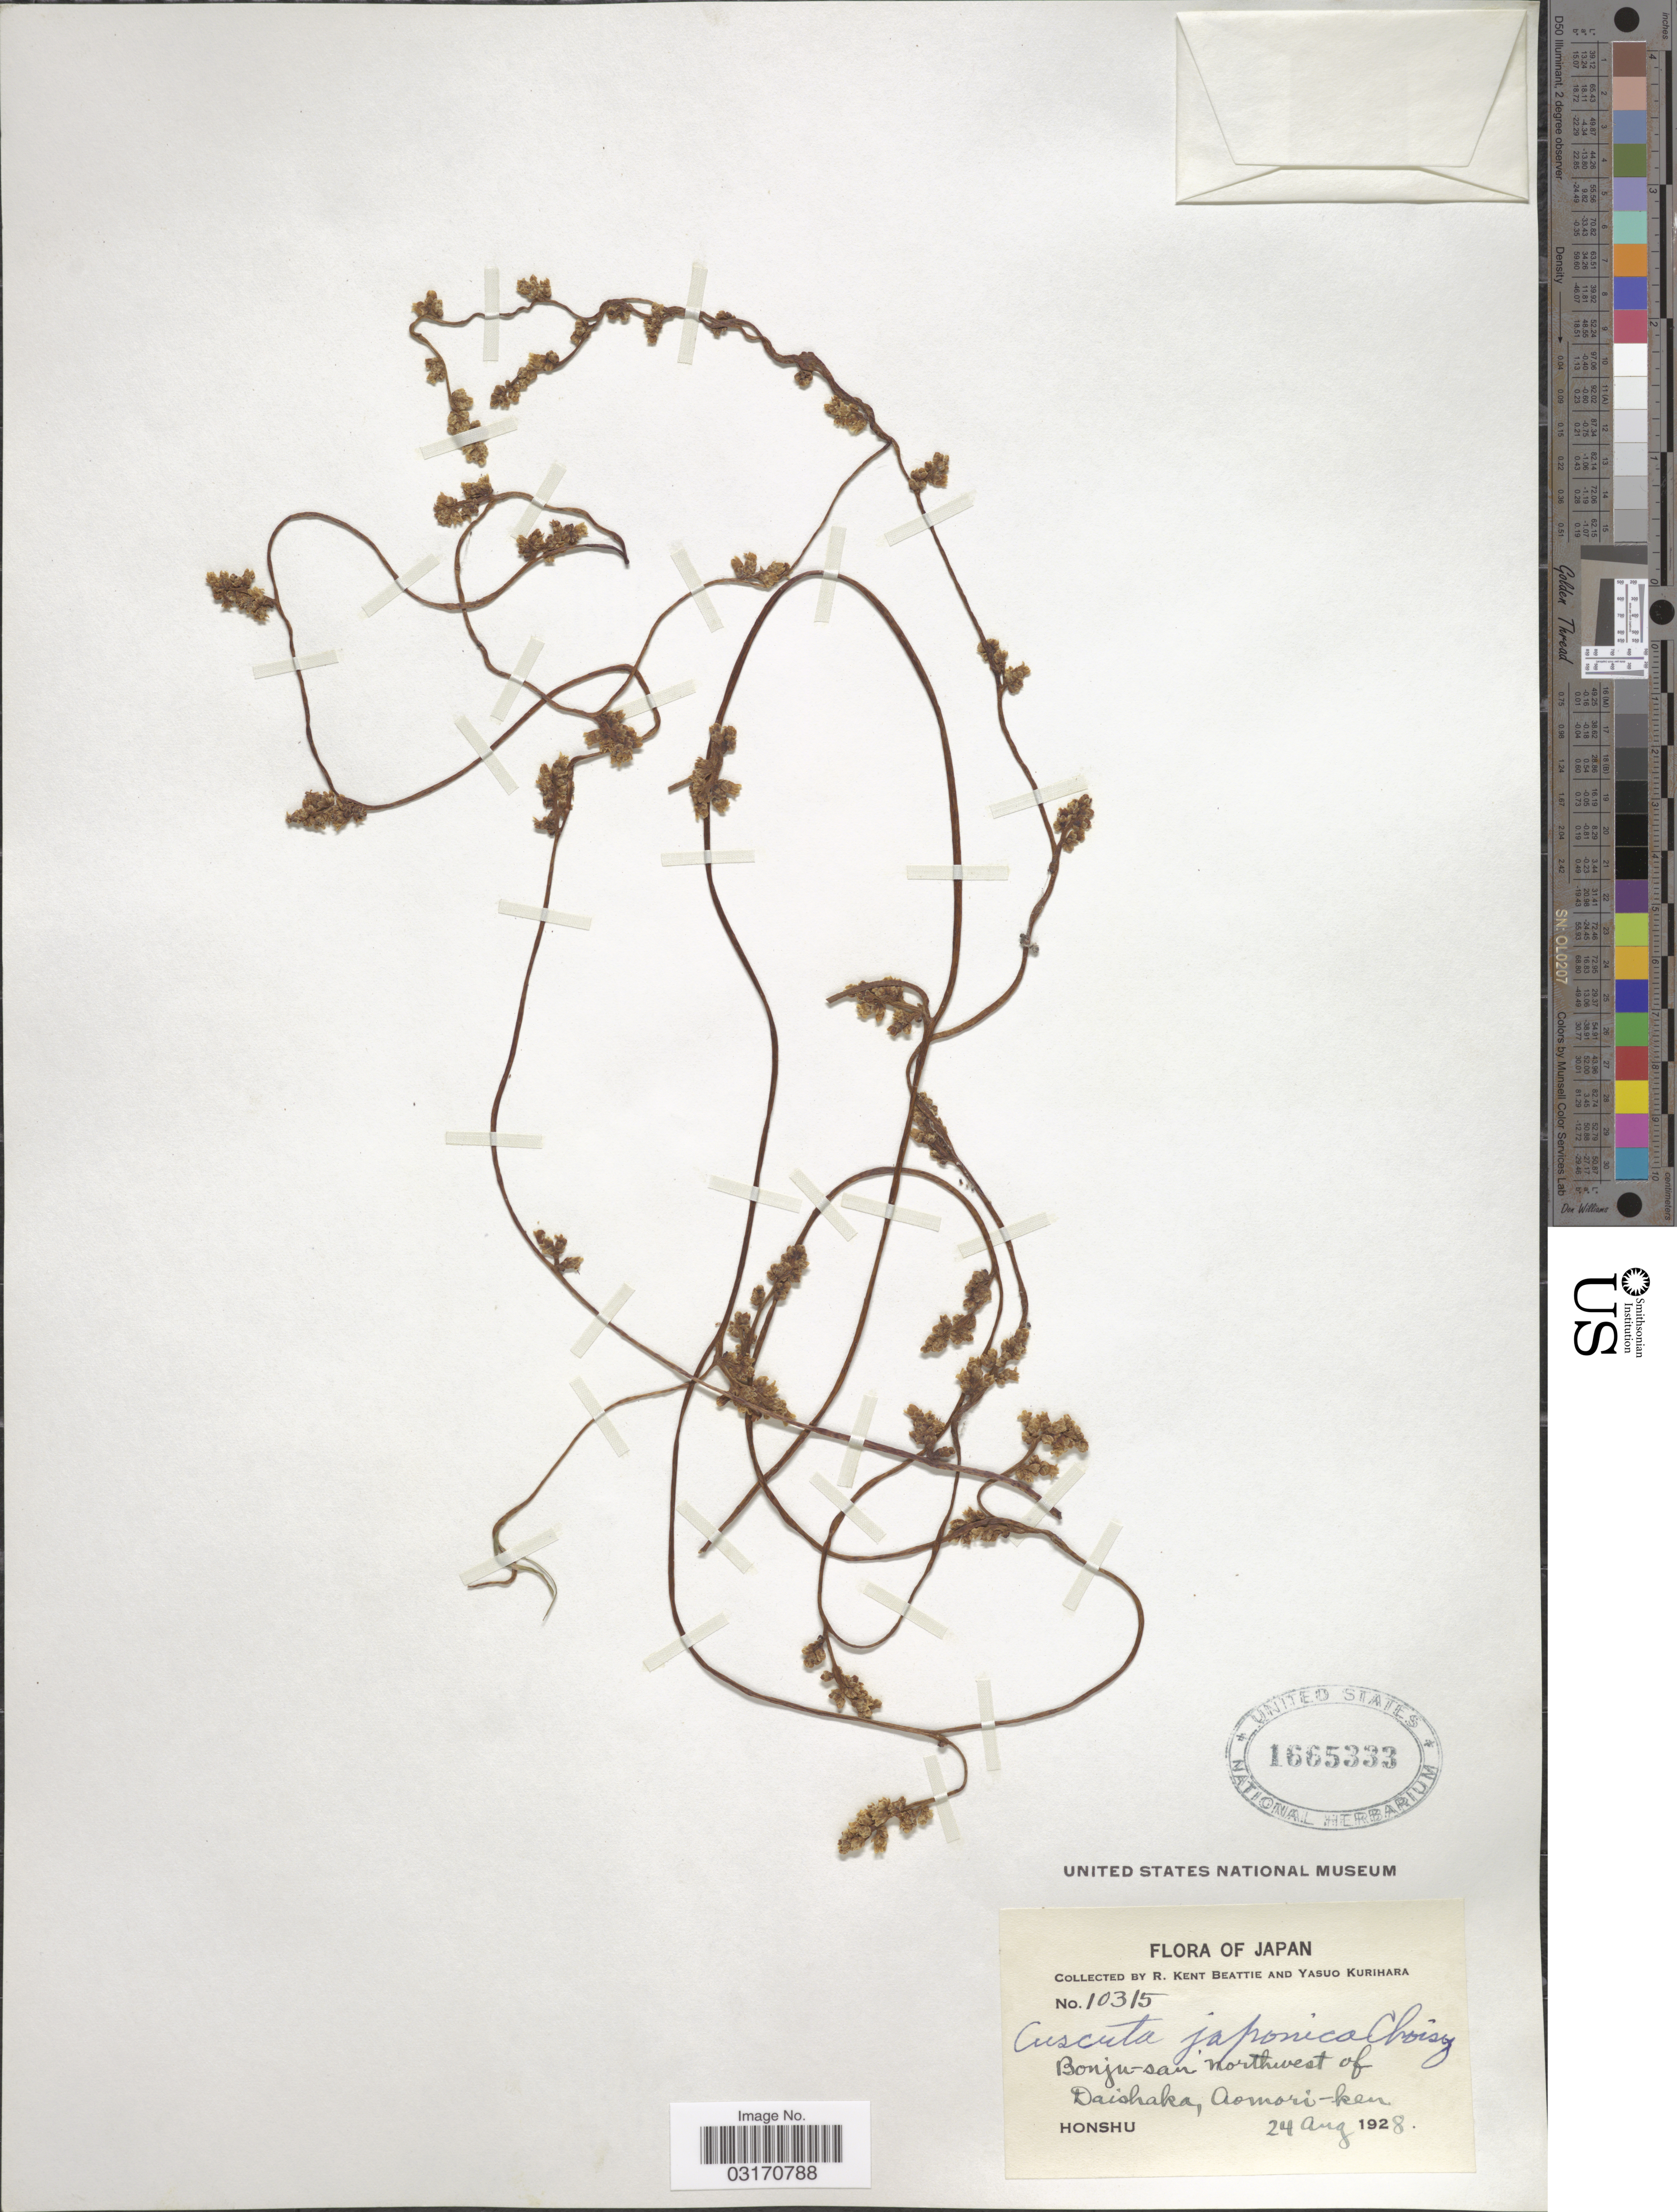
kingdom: Plantae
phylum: Tracheophyta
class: Magnoliopsida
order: Solanales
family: Convolvulaceae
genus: Cuscuta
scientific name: Cuscuta japonica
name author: Choisy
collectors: R. K. Beattie & Y. Kurihara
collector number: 10315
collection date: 1928-08-24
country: Japan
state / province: Aomori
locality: Bonju-san northwest of Daishaka, Aomori-ken.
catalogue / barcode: US 1665333